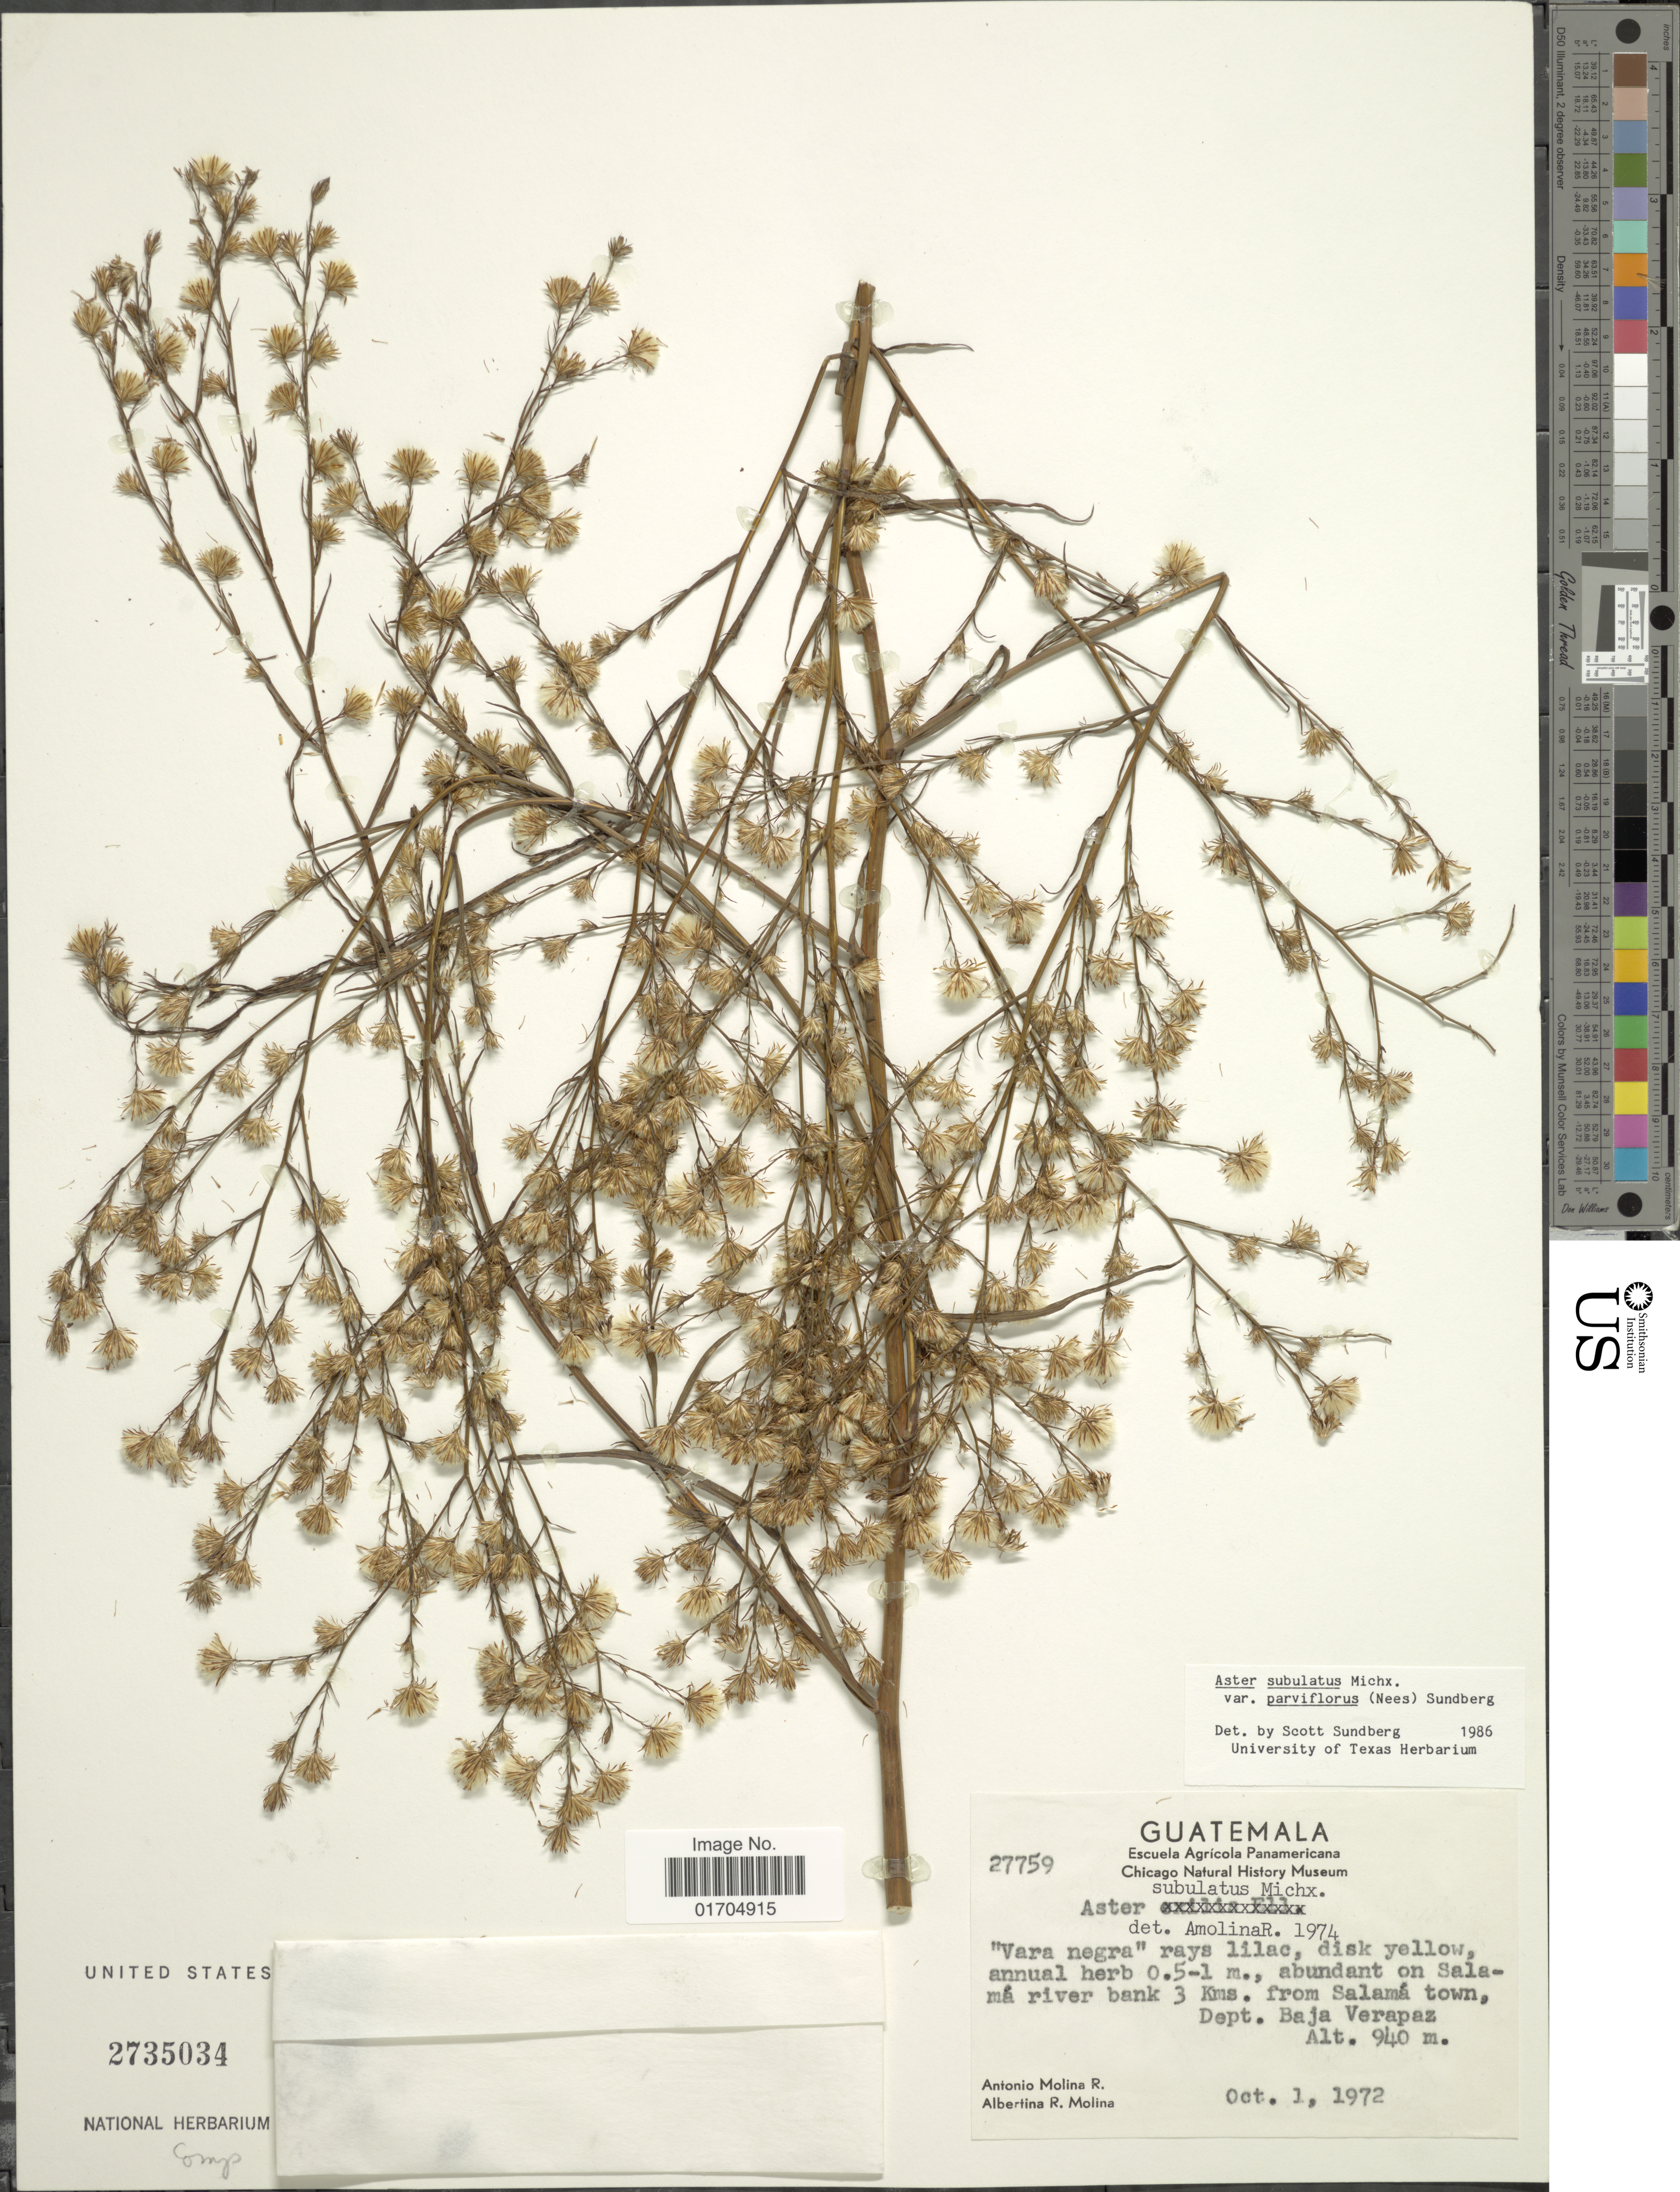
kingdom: Plantae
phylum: Tracheophyta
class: Magnoliopsida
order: Asterales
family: Asteraceae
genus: Symphyotrichum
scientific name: Symphyotrichum subulatum var. parviflorum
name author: (Nees) S.D. Sundb.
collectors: A. Molina R. & A. R. Molina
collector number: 27759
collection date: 1972-10-01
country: Guatemala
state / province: Baja Verapaz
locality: Abundant on Salamá river bank 3 kms. from Salamá town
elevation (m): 940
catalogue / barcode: US 2735034